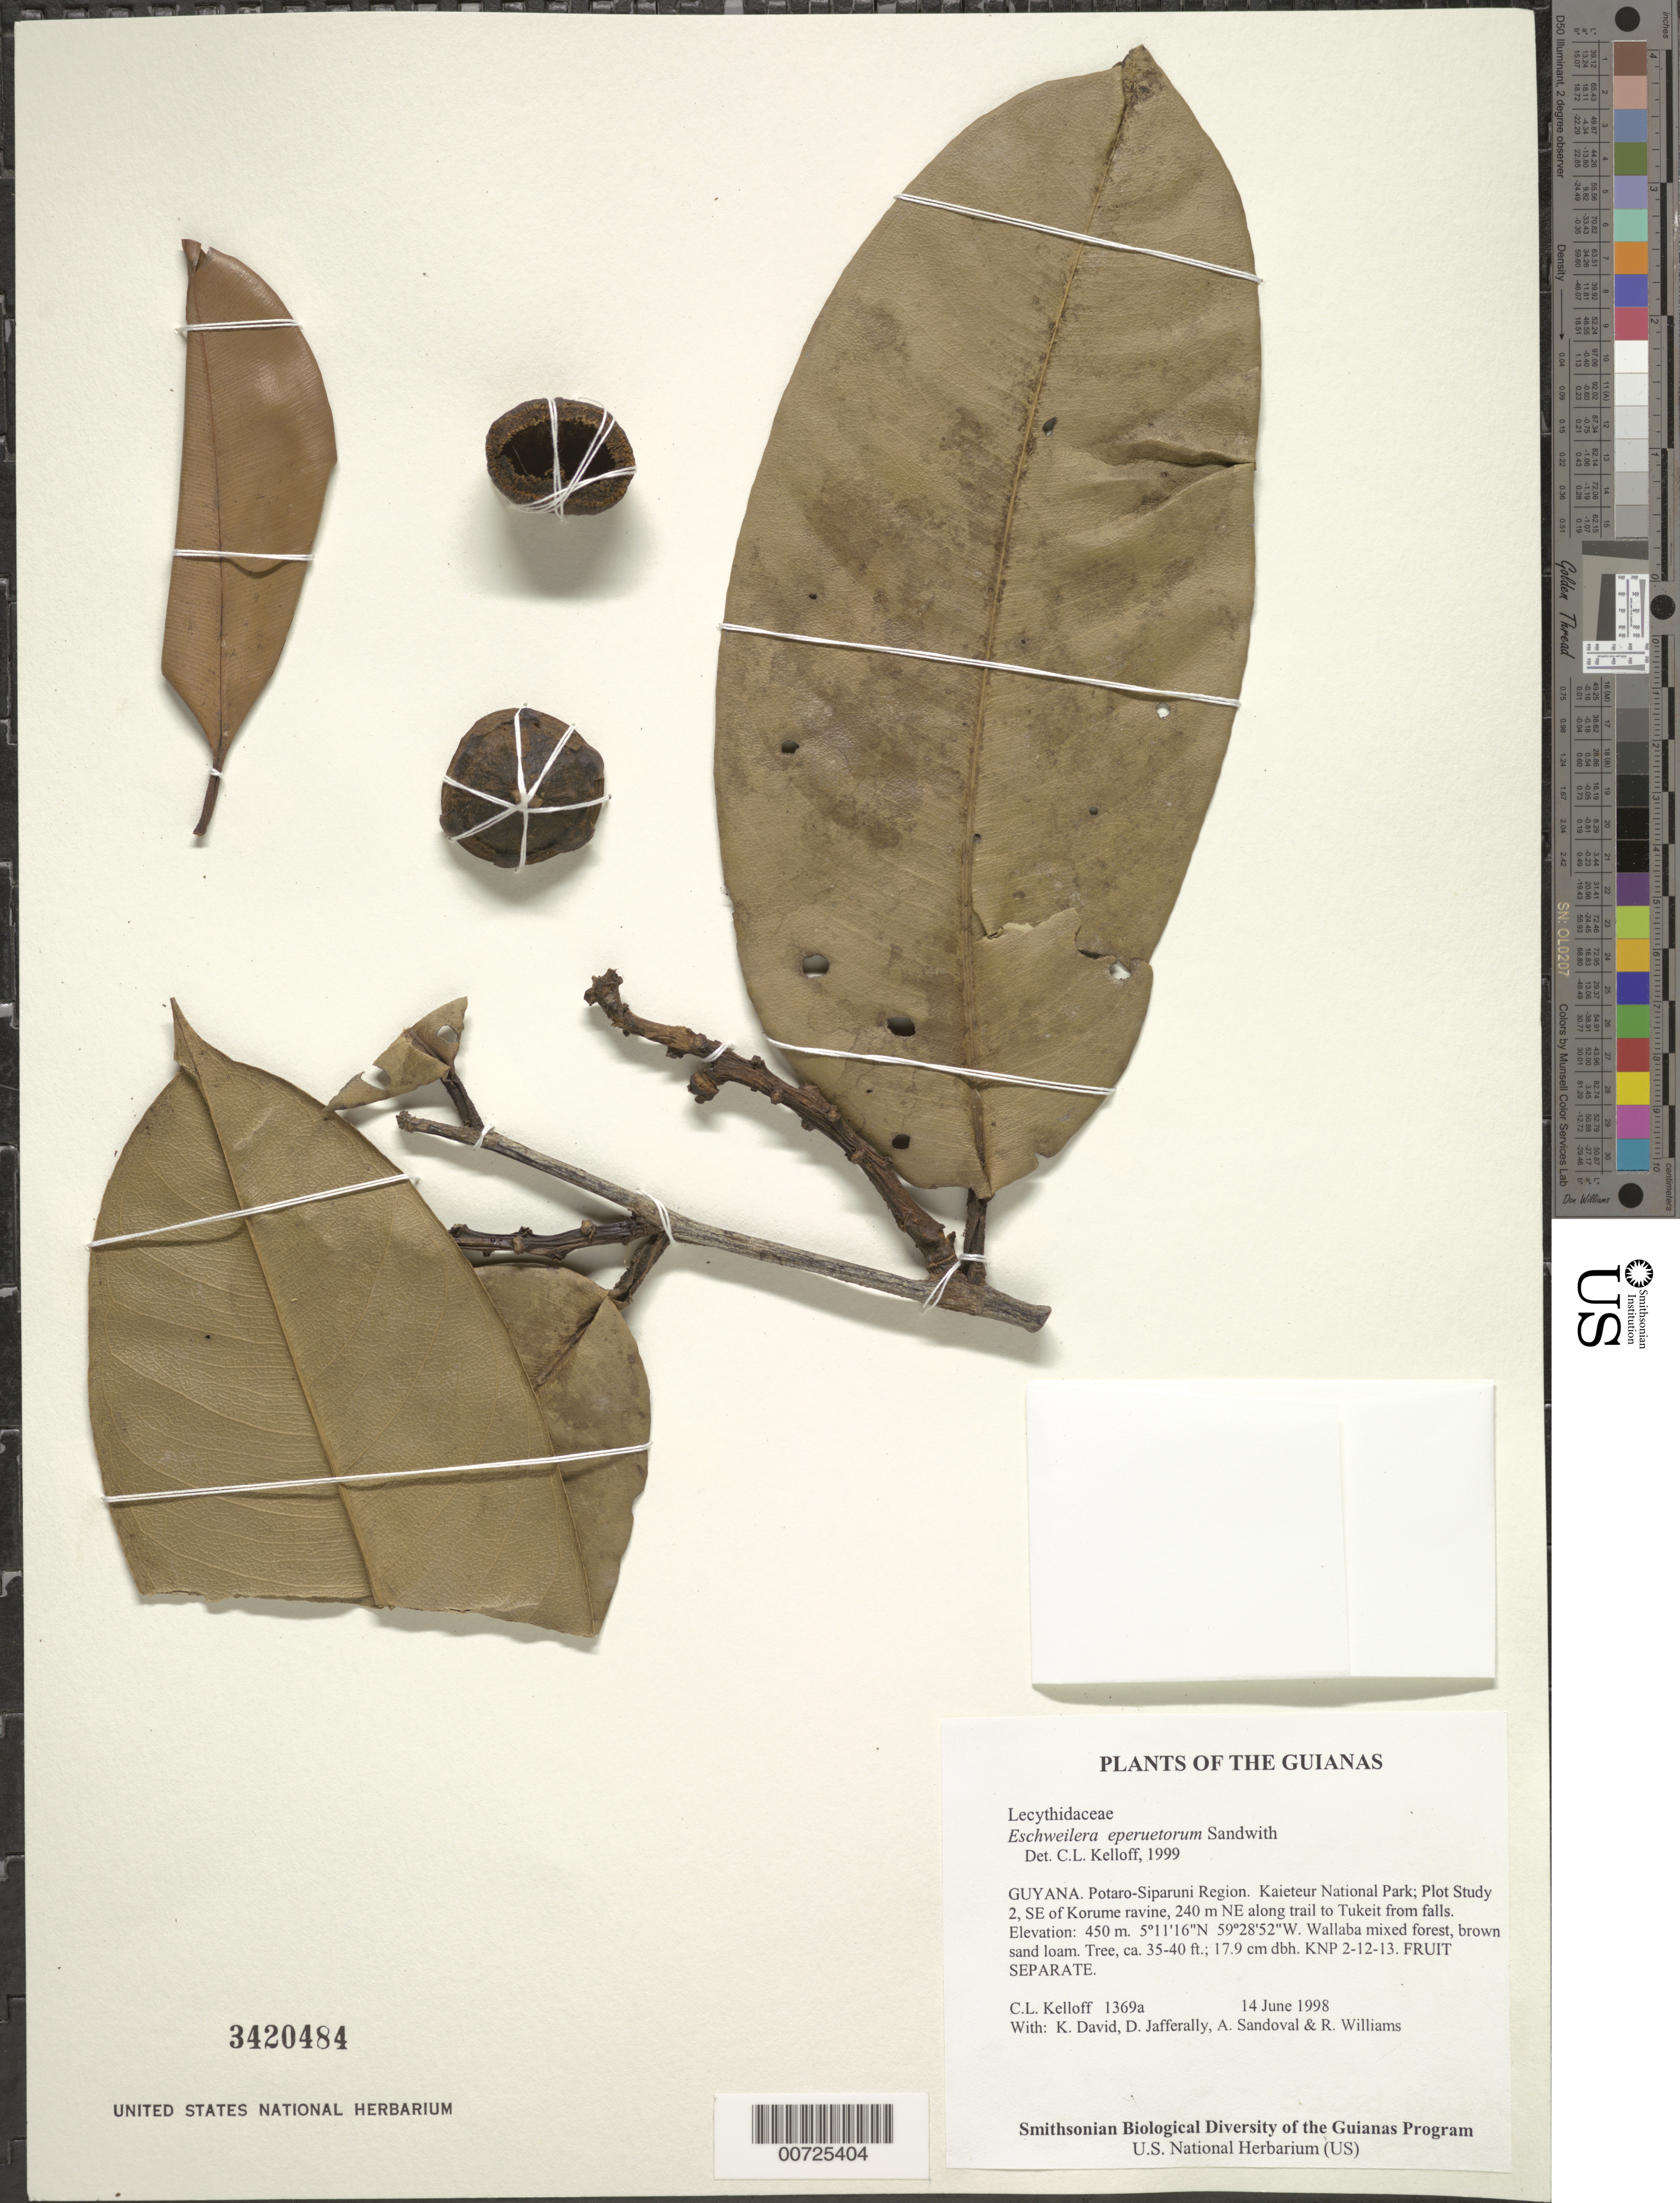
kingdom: Plantae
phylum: Tracheophyta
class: Magnoliopsida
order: Ericales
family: Lecythidaceae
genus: Eschweilera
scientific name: Eschweilera eperuetorum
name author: Sandwith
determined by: Kelloff, Carol L., (US), Smithsonian Institution - National Museum of Natural History (UNITED STATES)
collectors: C. L. Kelloff, K. David, D. Jafferally, A. Sandoval & R. Williams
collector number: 1369 a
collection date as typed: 14 June 1998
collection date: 1998-06-14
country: Guyana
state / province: Potaro-Siparuni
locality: Kaieteur National Park; Plot Study 2, SE of Korume ravine, 240 m NE along trail to Tukeit from falls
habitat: Wallaba mixed forest, brown sand loam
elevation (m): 450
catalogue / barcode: US 3420484